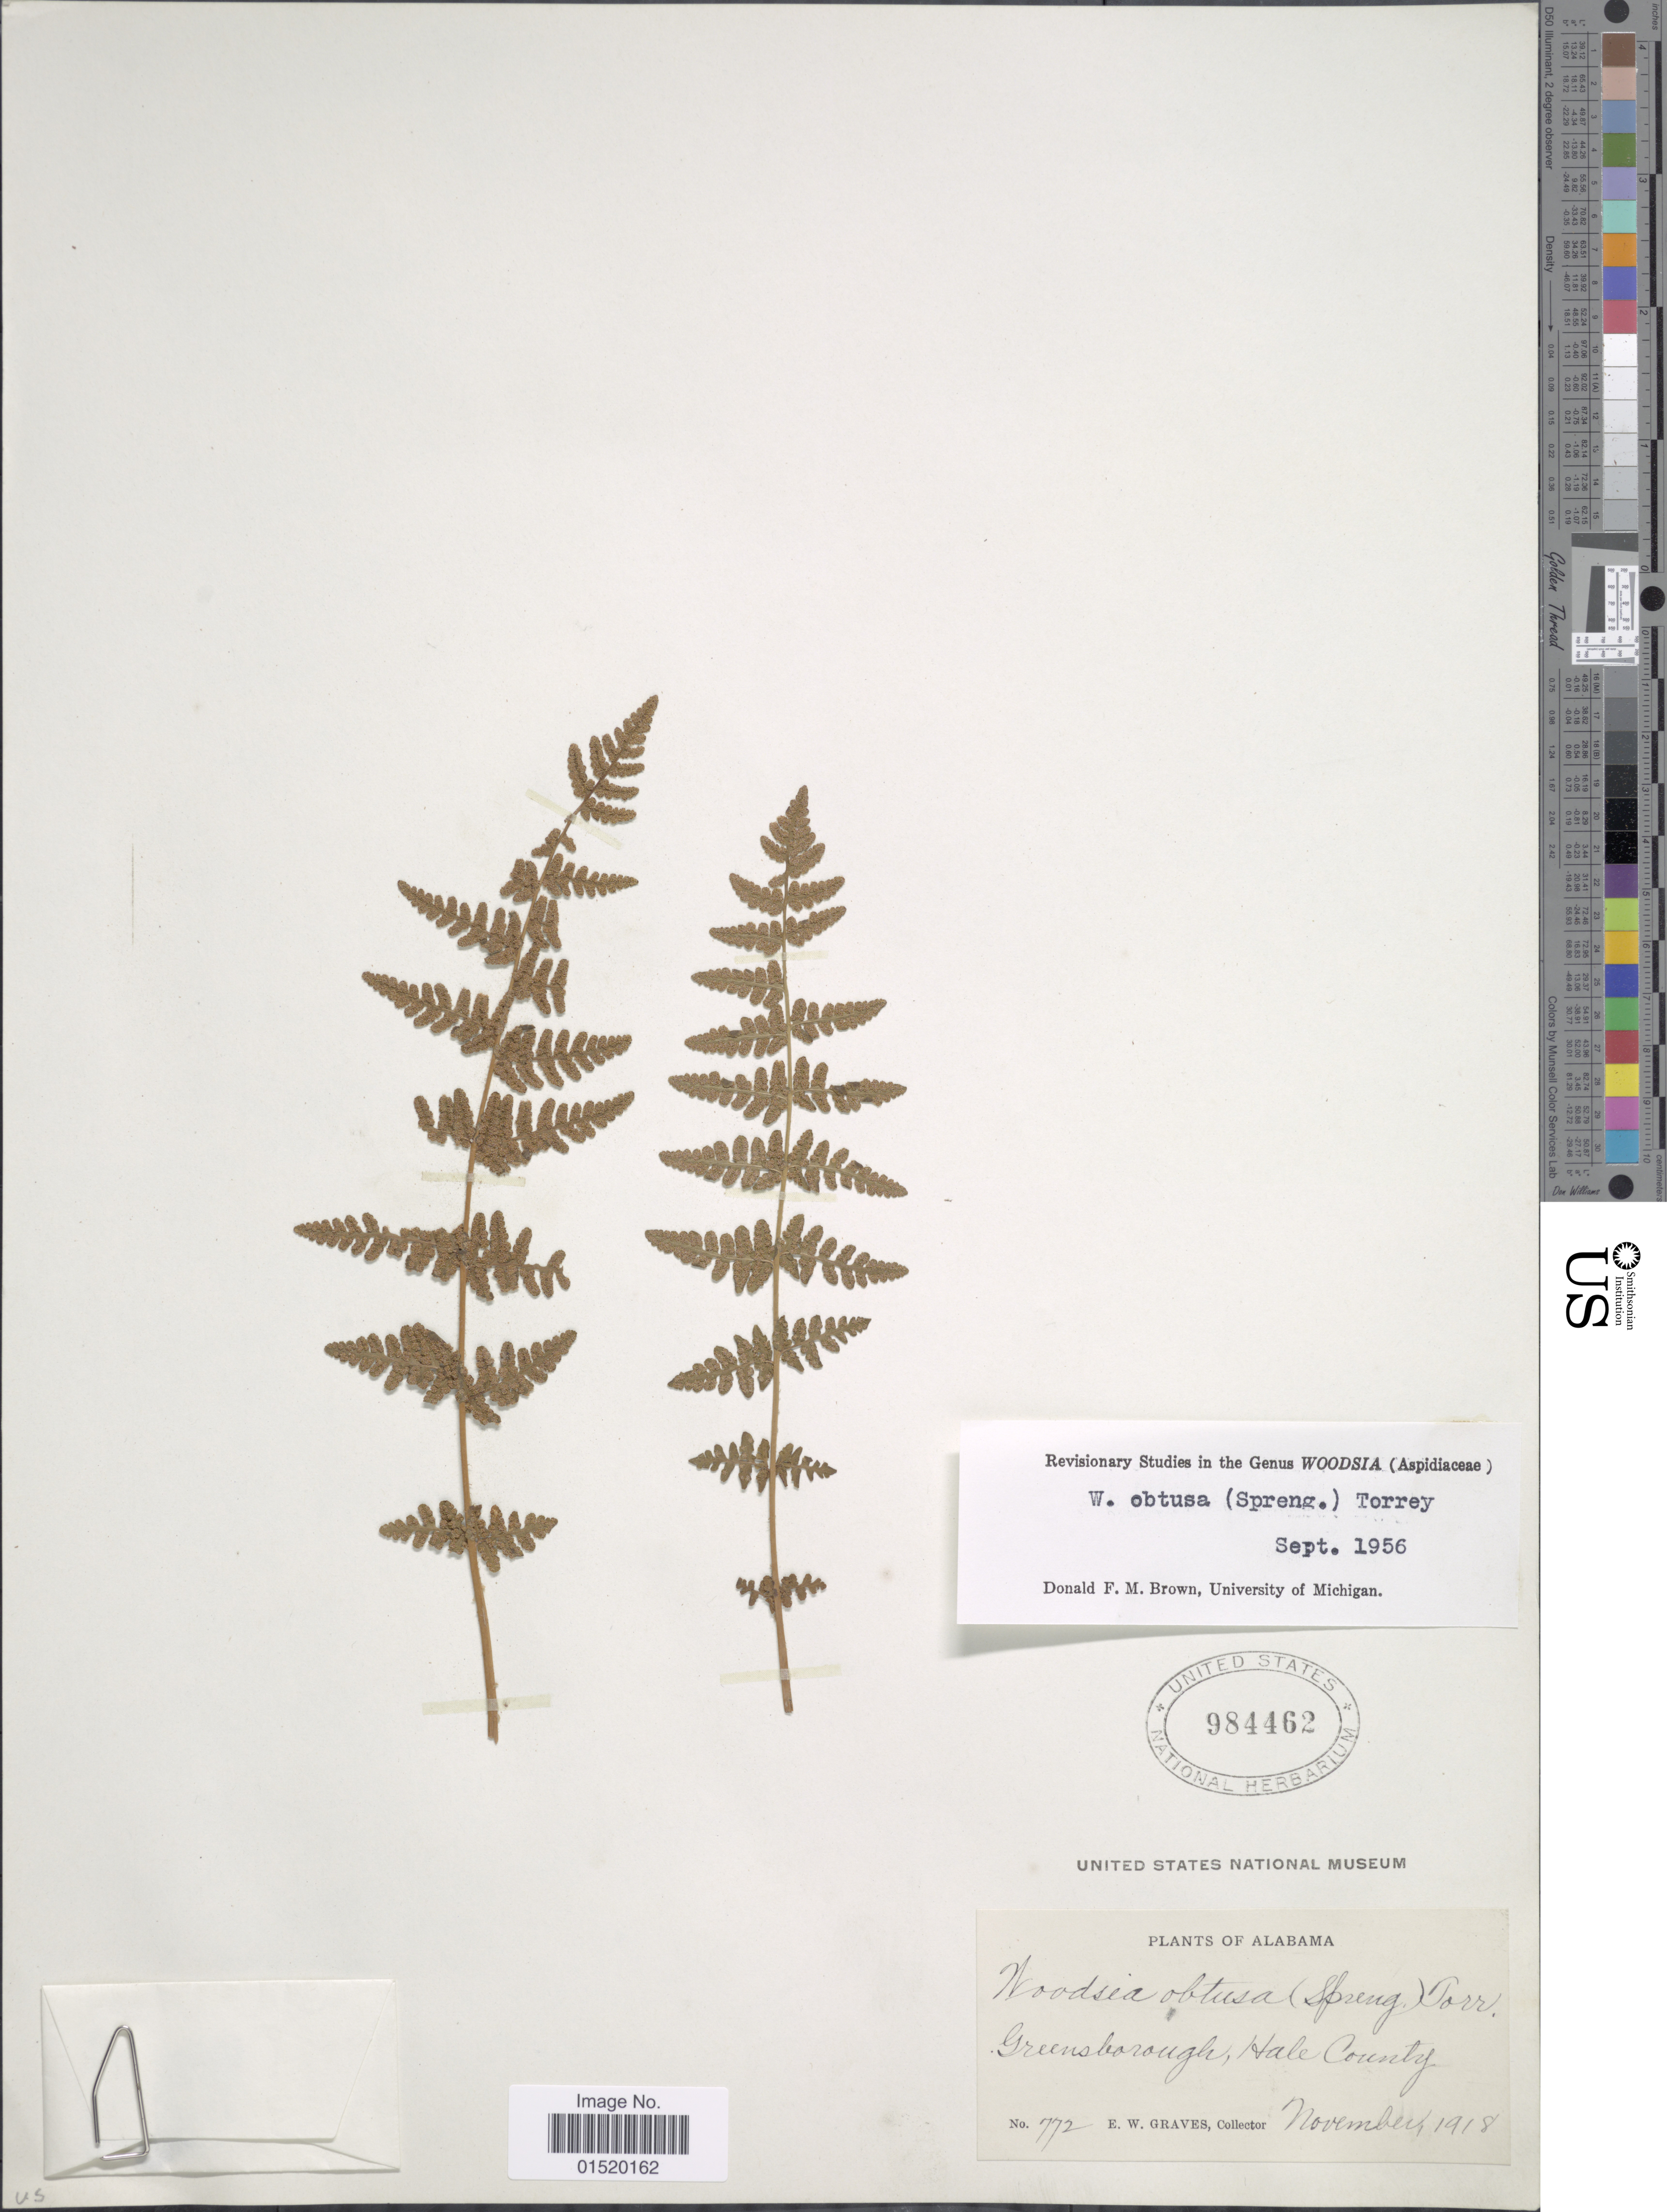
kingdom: Plantae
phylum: Tracheophyta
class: Polypodiopsida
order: Polypodiales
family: Woodsiaceae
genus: Woodsia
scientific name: Woodsia obtusa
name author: (Spreng.) Torr.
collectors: E. Graves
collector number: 772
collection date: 1918-11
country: United States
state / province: Alabama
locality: Greensborough, Hale County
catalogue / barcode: US 984462